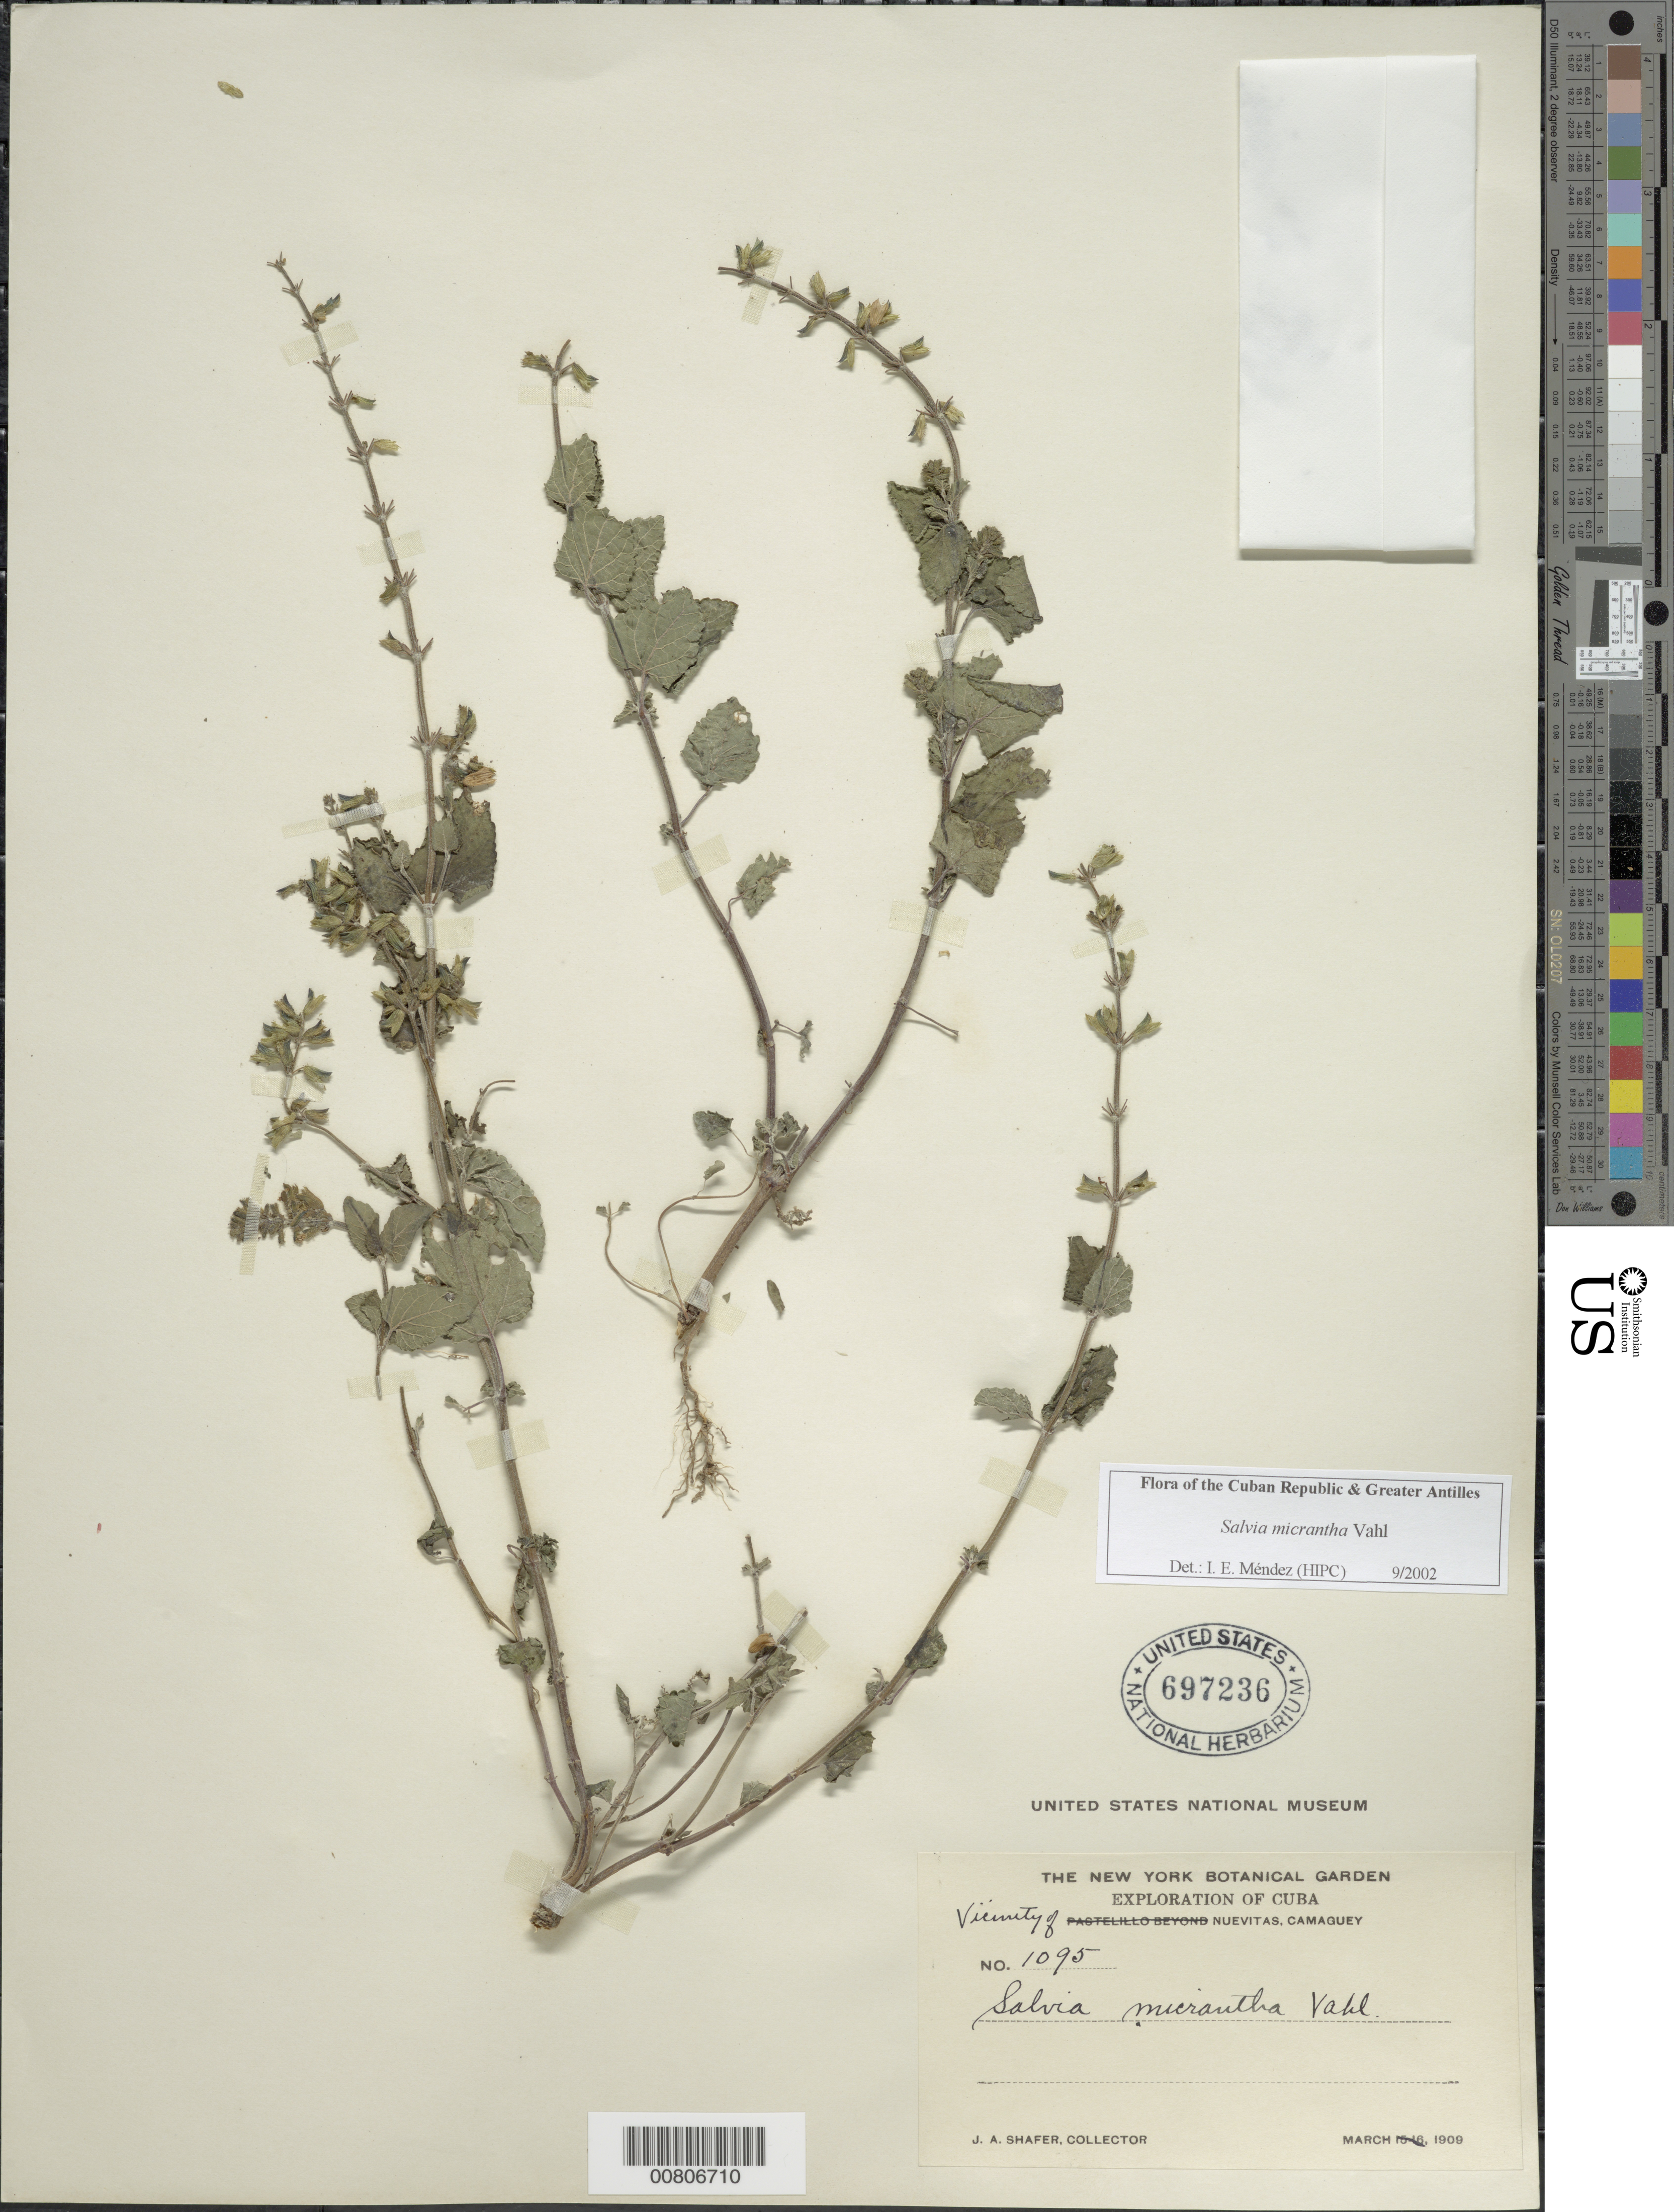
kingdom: Plantae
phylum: Tracheophyta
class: Magnoliopsida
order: Lamiales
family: Lamiaceae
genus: Salvia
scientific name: Salvia micrantha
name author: Vahl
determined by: Méndez, Isidro E., (HIPC)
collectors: J. A. Shafer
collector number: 1095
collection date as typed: Mar 1909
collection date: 1909-03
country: Cuba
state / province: Camaguey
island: Cuba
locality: Nuevitas vicinity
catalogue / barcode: US 697236